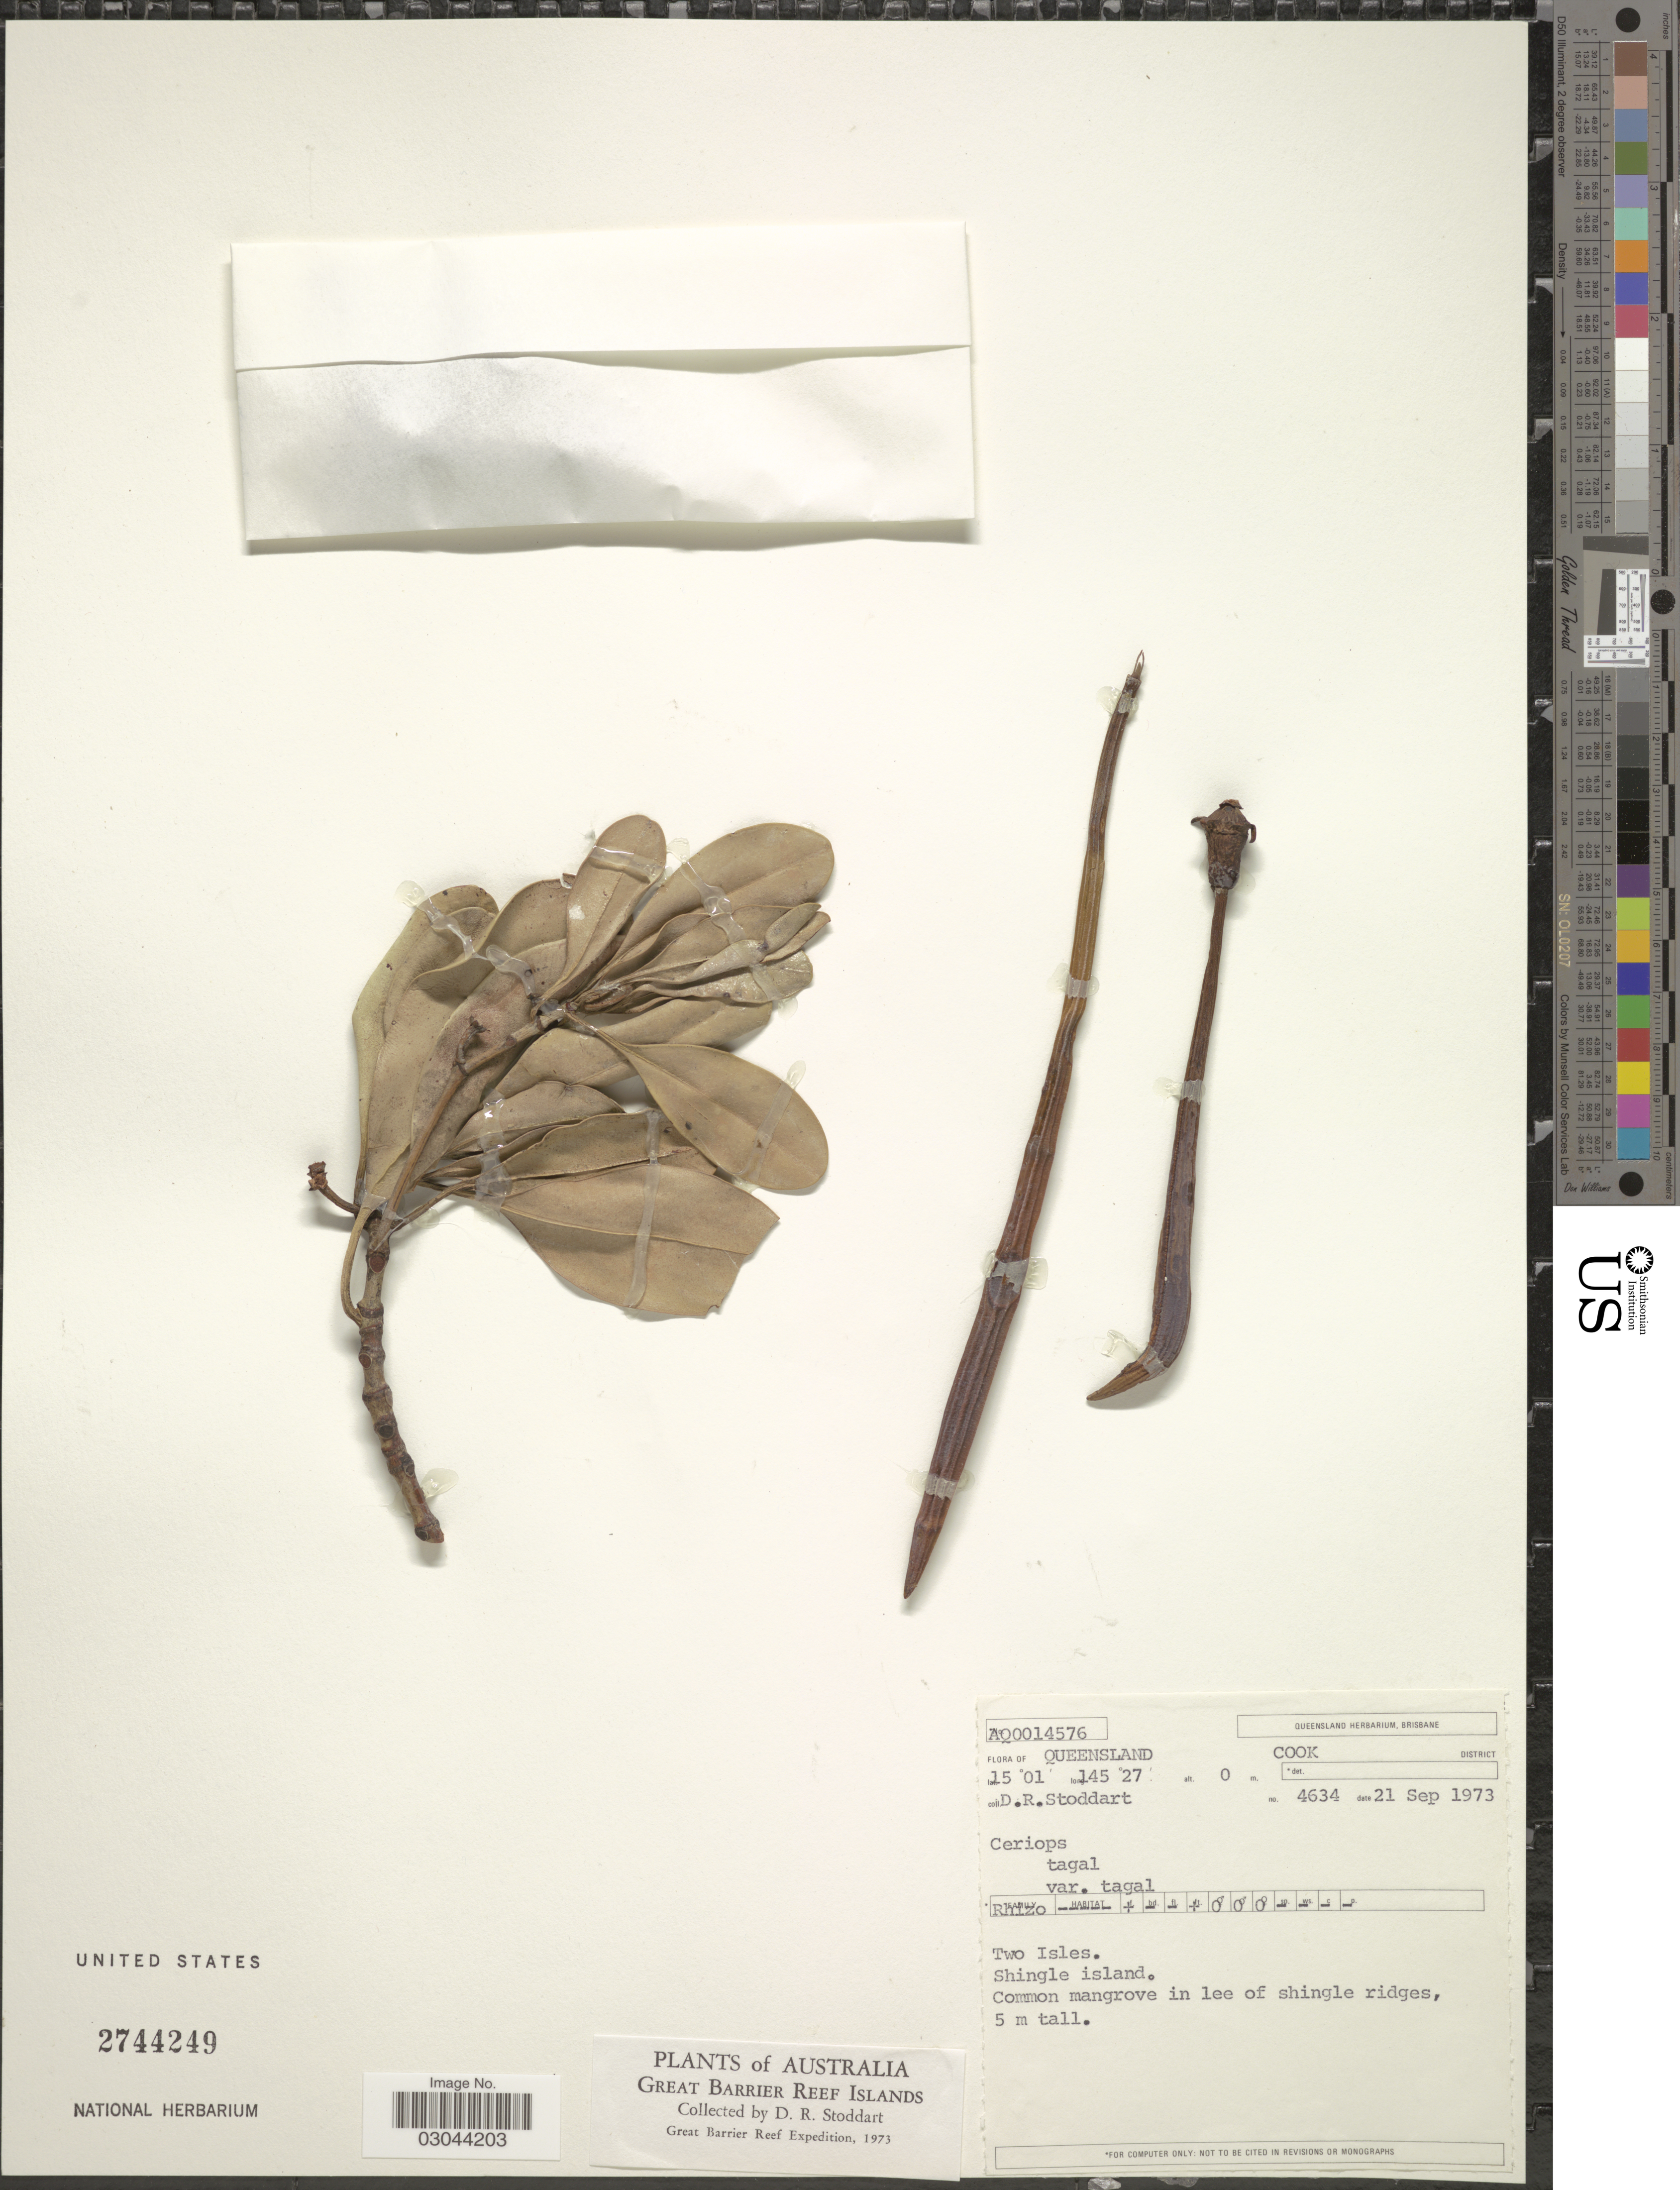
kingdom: Plantae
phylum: Tracheophyta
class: Magnoliopsida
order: Malpighiales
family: Rhizophoraceae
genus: Ceriops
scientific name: Ceriops tagal var. tagal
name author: (Perr.) C.B. Rob.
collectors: D. R. Stoddart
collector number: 4634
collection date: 1973-09-21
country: Australia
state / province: Queensland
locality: Cook District. Two Isles. Shingle island. Great Barrier Reef Islands.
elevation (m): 0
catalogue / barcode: US 2744249